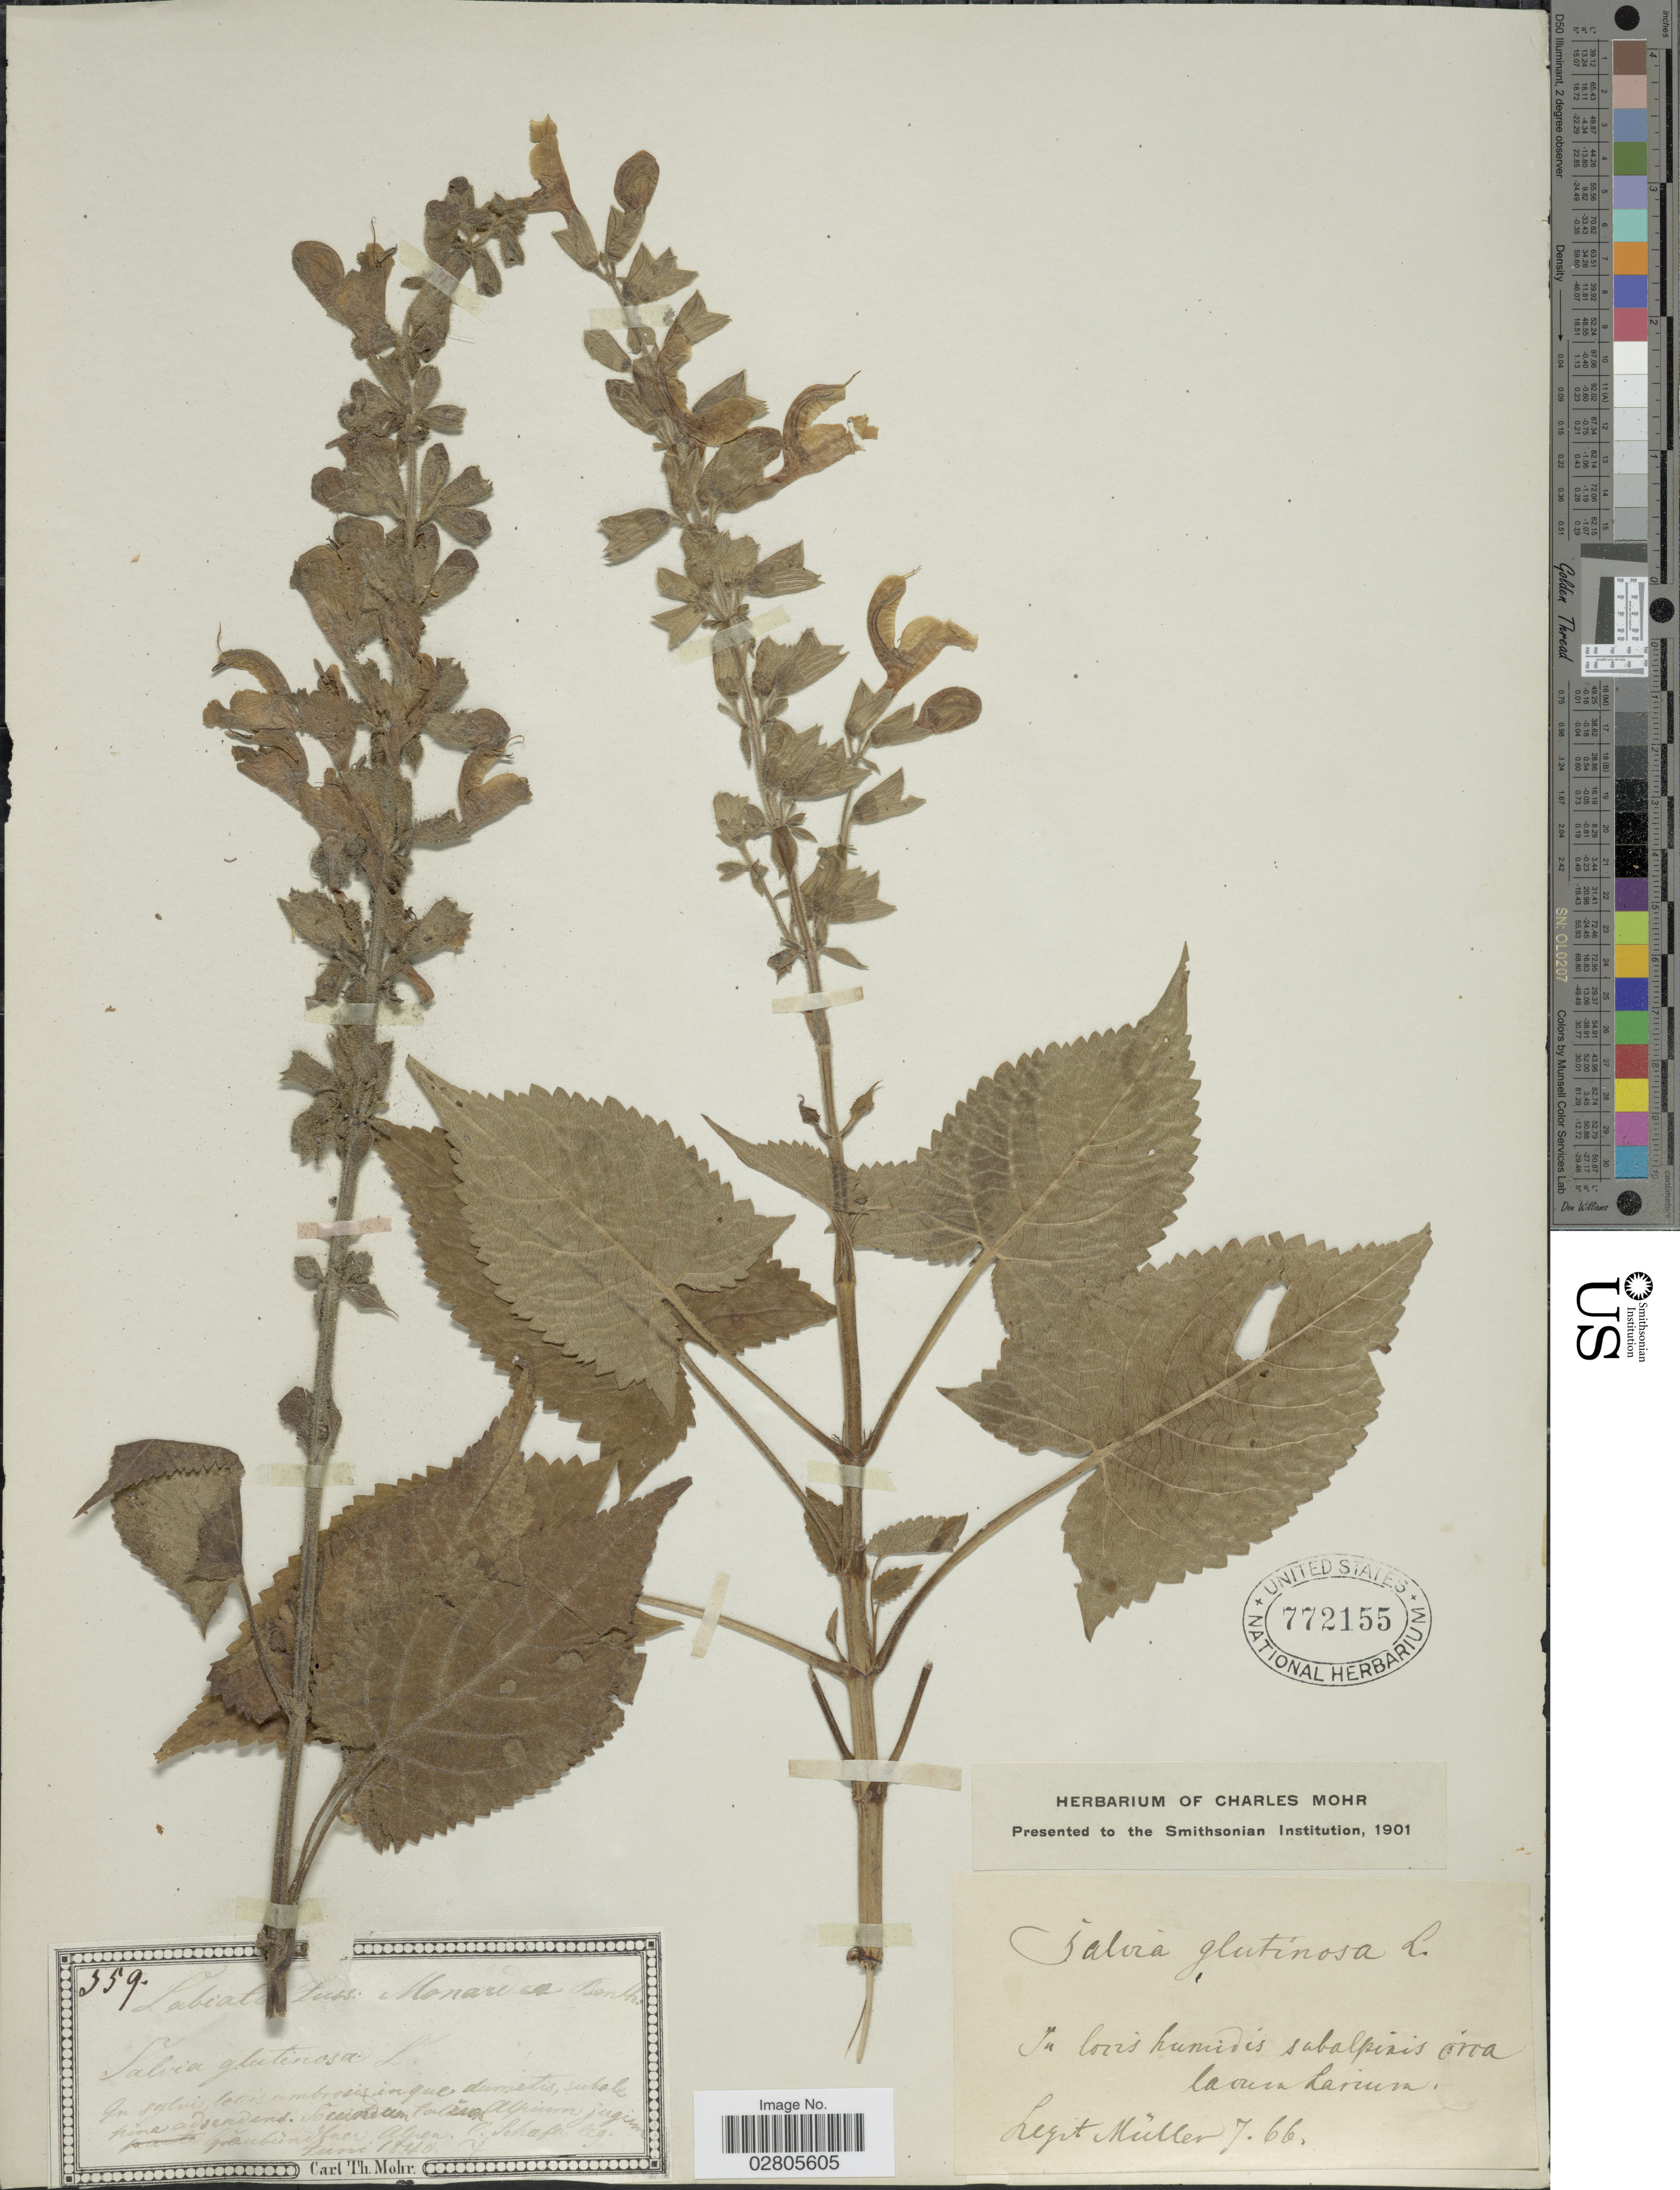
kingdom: Plantae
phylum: Tracheophyta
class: Magnoliopsida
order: Lamiales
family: Lamiaceae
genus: Salvia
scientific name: Salvia glutinosa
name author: L.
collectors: -. Schafer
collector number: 559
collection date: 1840-06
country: Switzerland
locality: Graubundtner. Alpen.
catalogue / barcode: US 772155-2